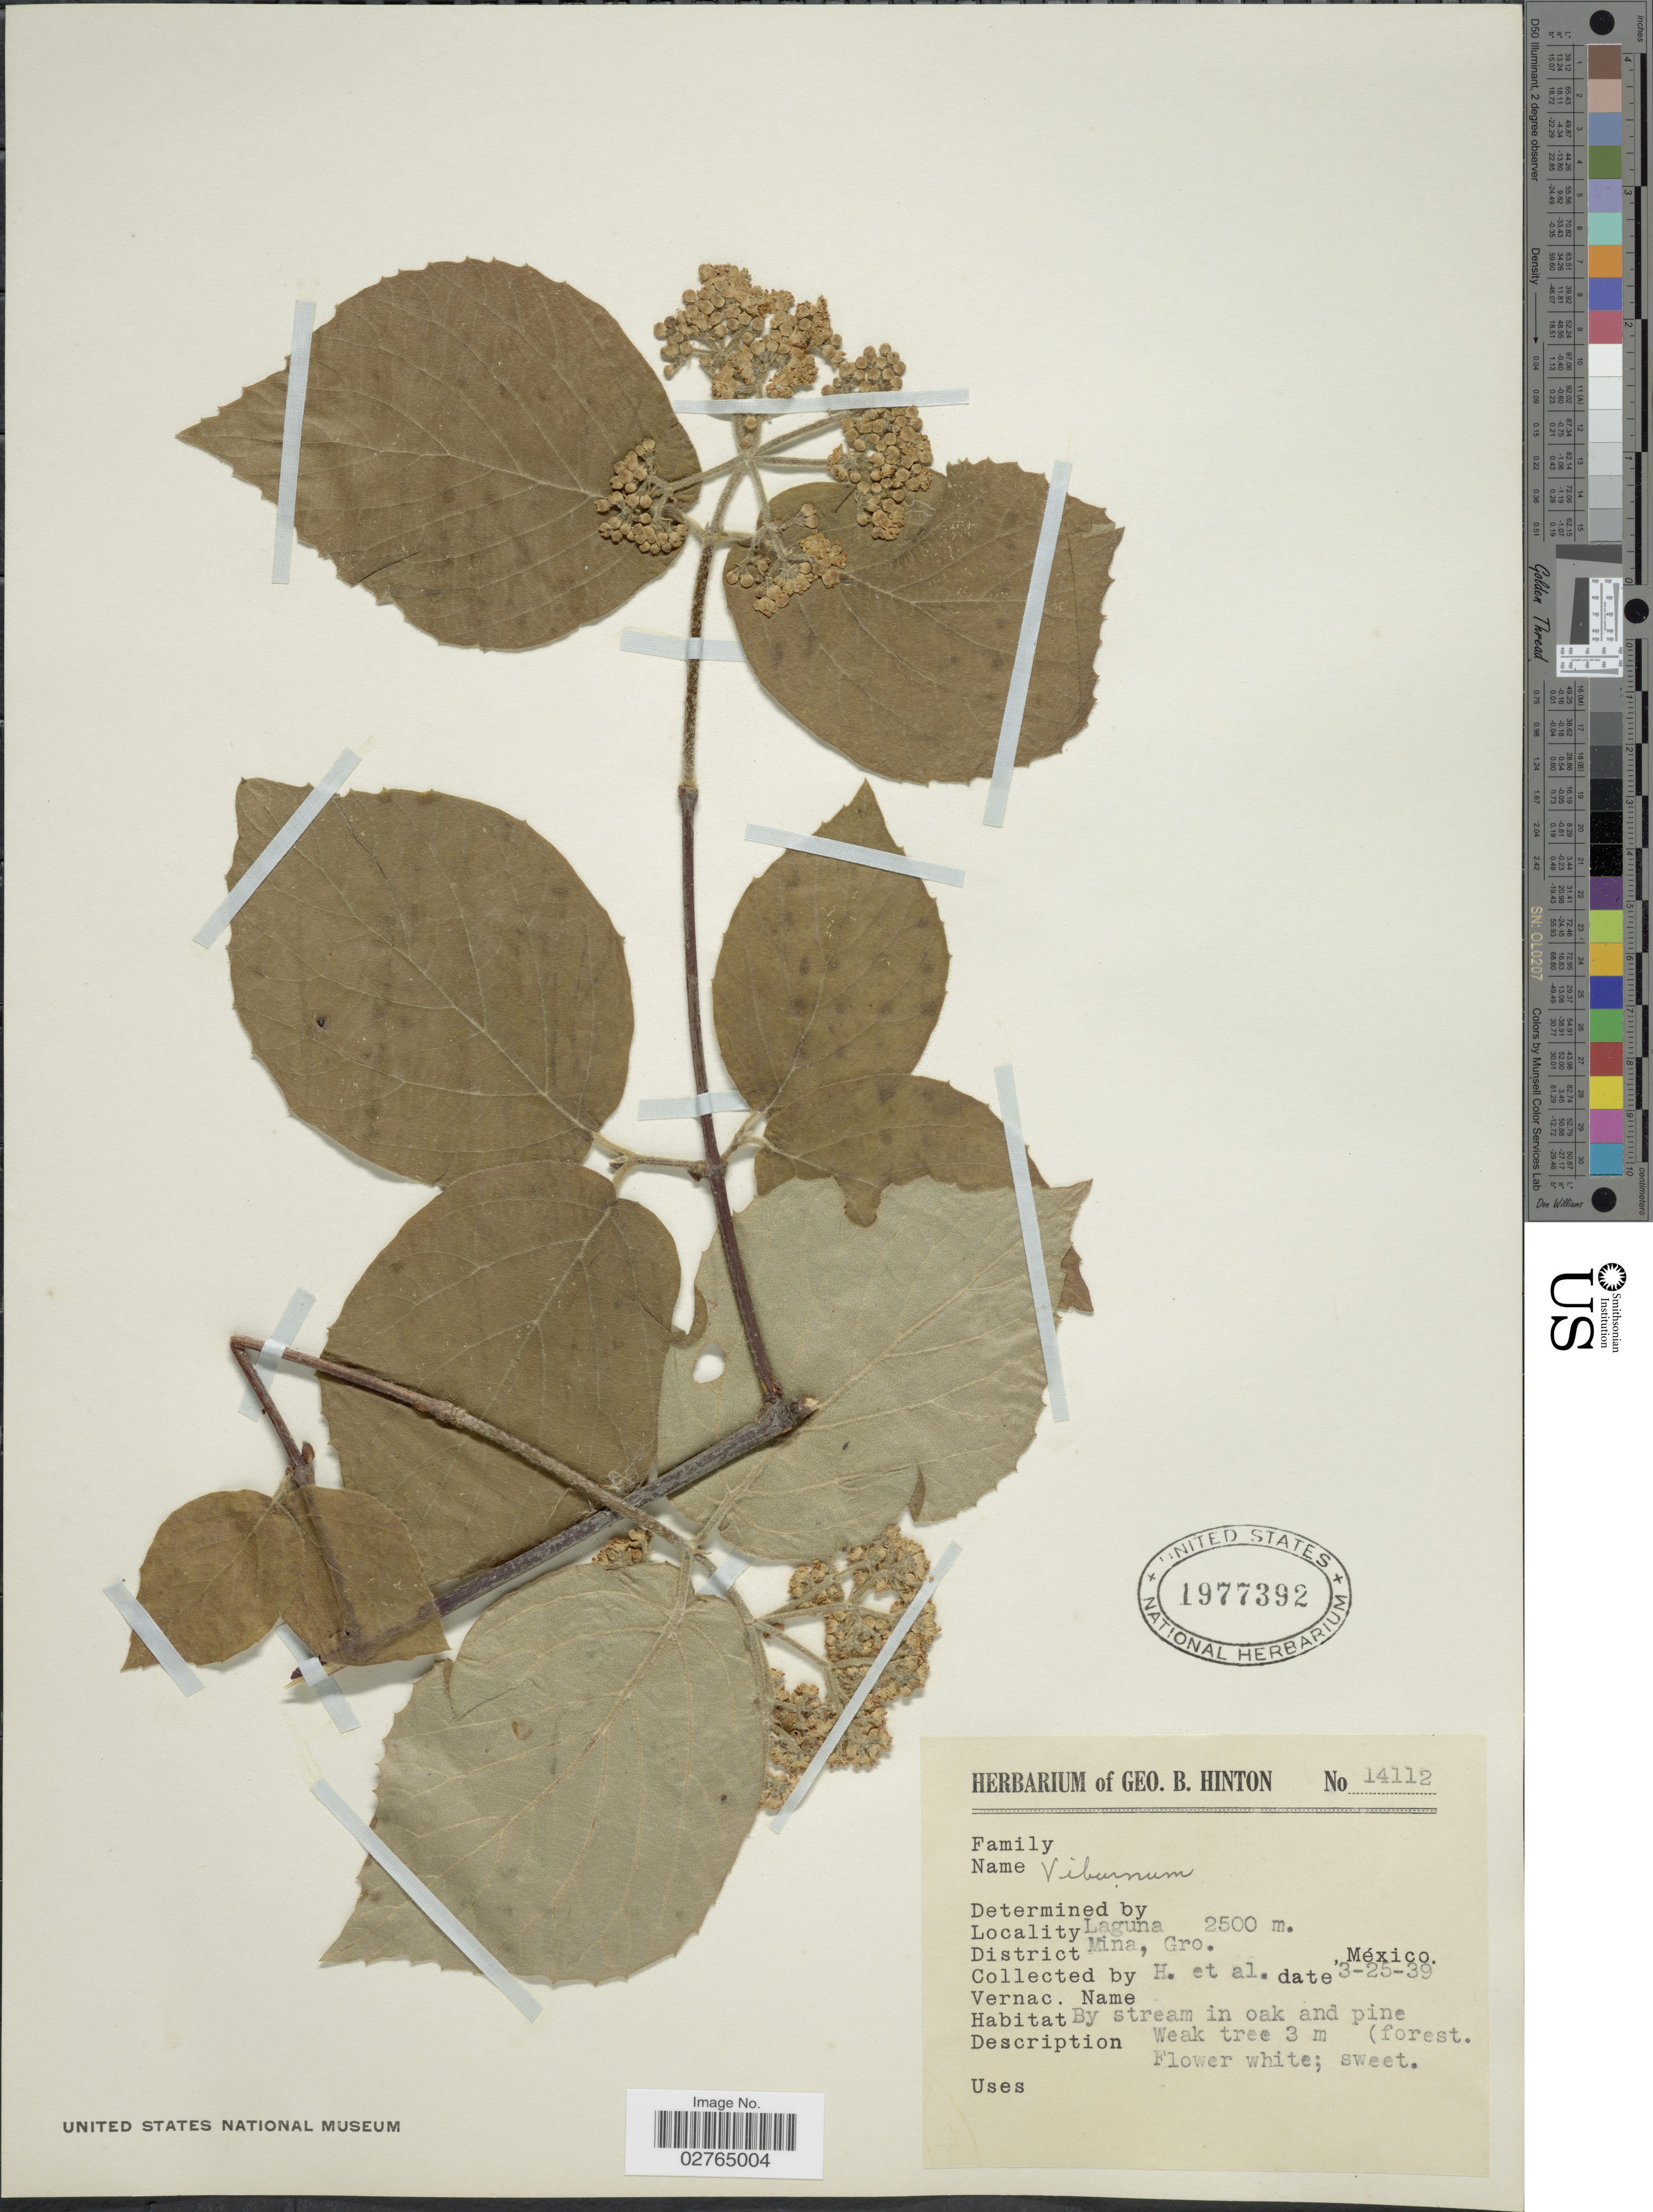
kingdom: Plantae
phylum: Tracheophyta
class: Magnoliopsida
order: Dipsacales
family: Viburnaceae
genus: Viburnum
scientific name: Viburnum sp.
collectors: G. B. Hinton & et al.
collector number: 14112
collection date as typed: Transcribed d/m/y: 25/3/39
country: Mexico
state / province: Guerrero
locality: Laguna. District Mina.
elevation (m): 2500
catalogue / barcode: US 1977392